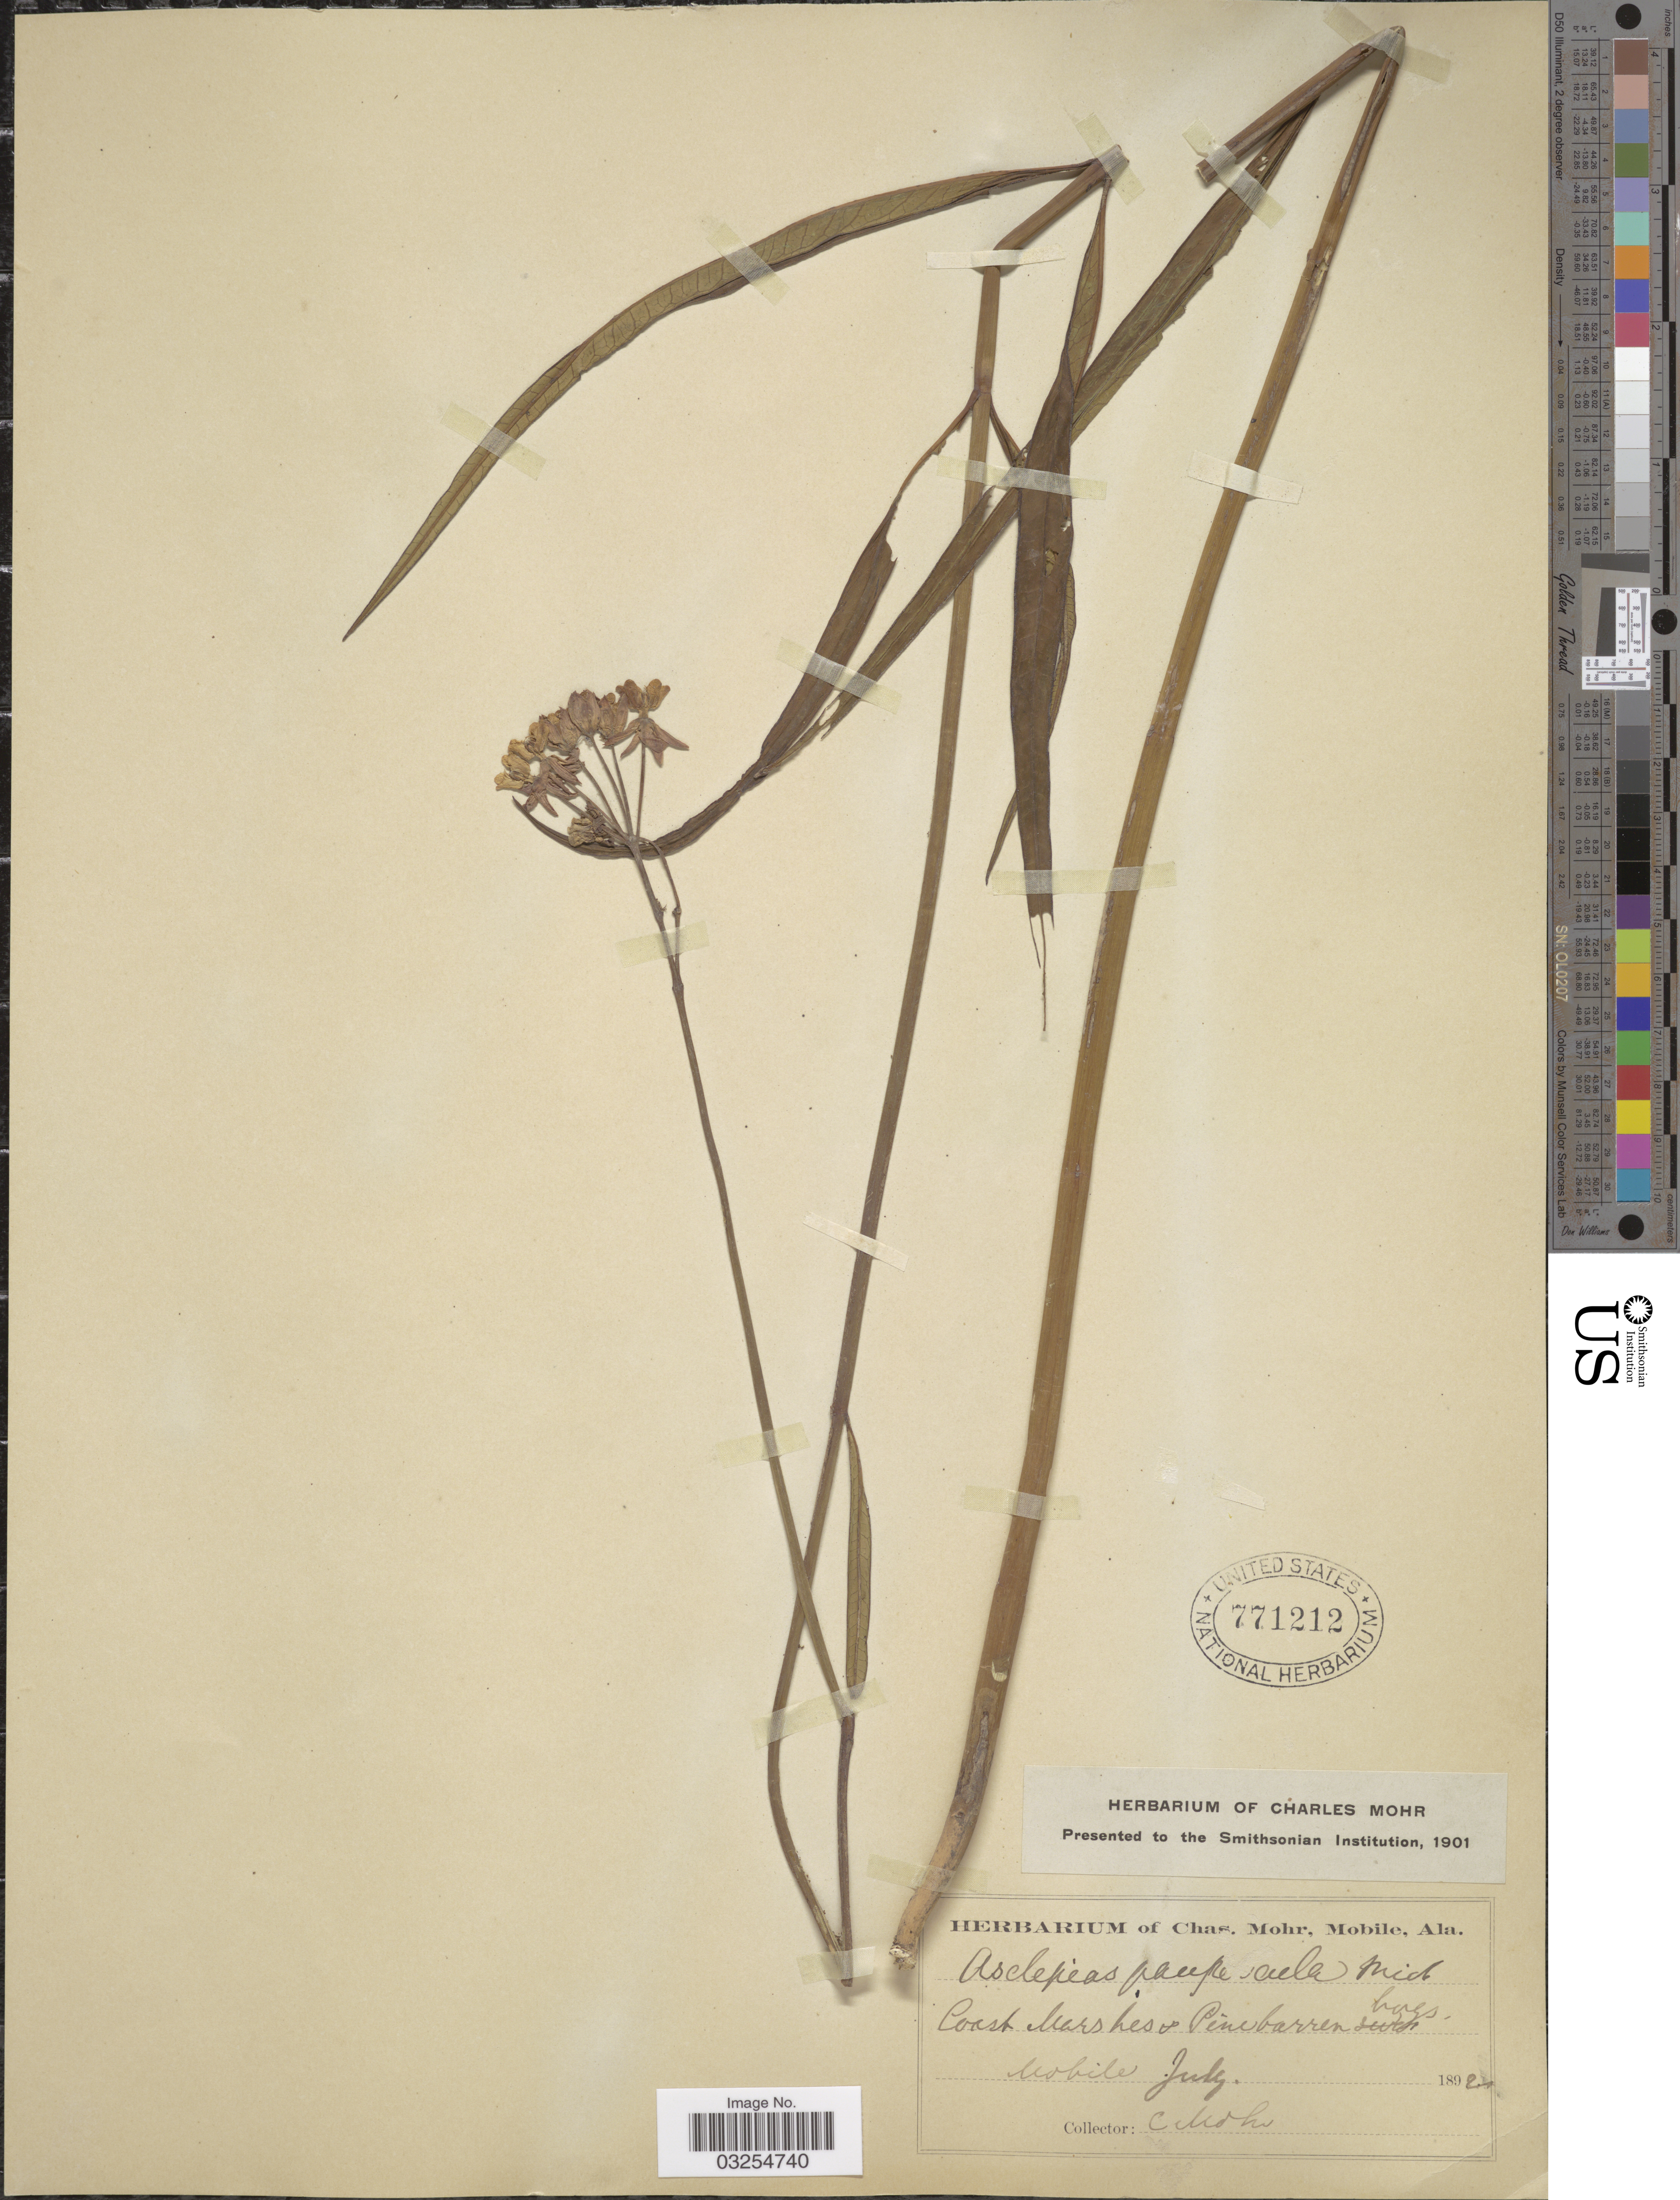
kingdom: Plantae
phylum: Tracheophyta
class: Magnoliopsida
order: Gentianales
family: Apocynaceae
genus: Asclepias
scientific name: Asclepias lanceolata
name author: Walter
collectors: Mohr, C. T. (herbarium)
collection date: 1892-07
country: United States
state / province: Alabama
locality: Mobile.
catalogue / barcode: US 771212